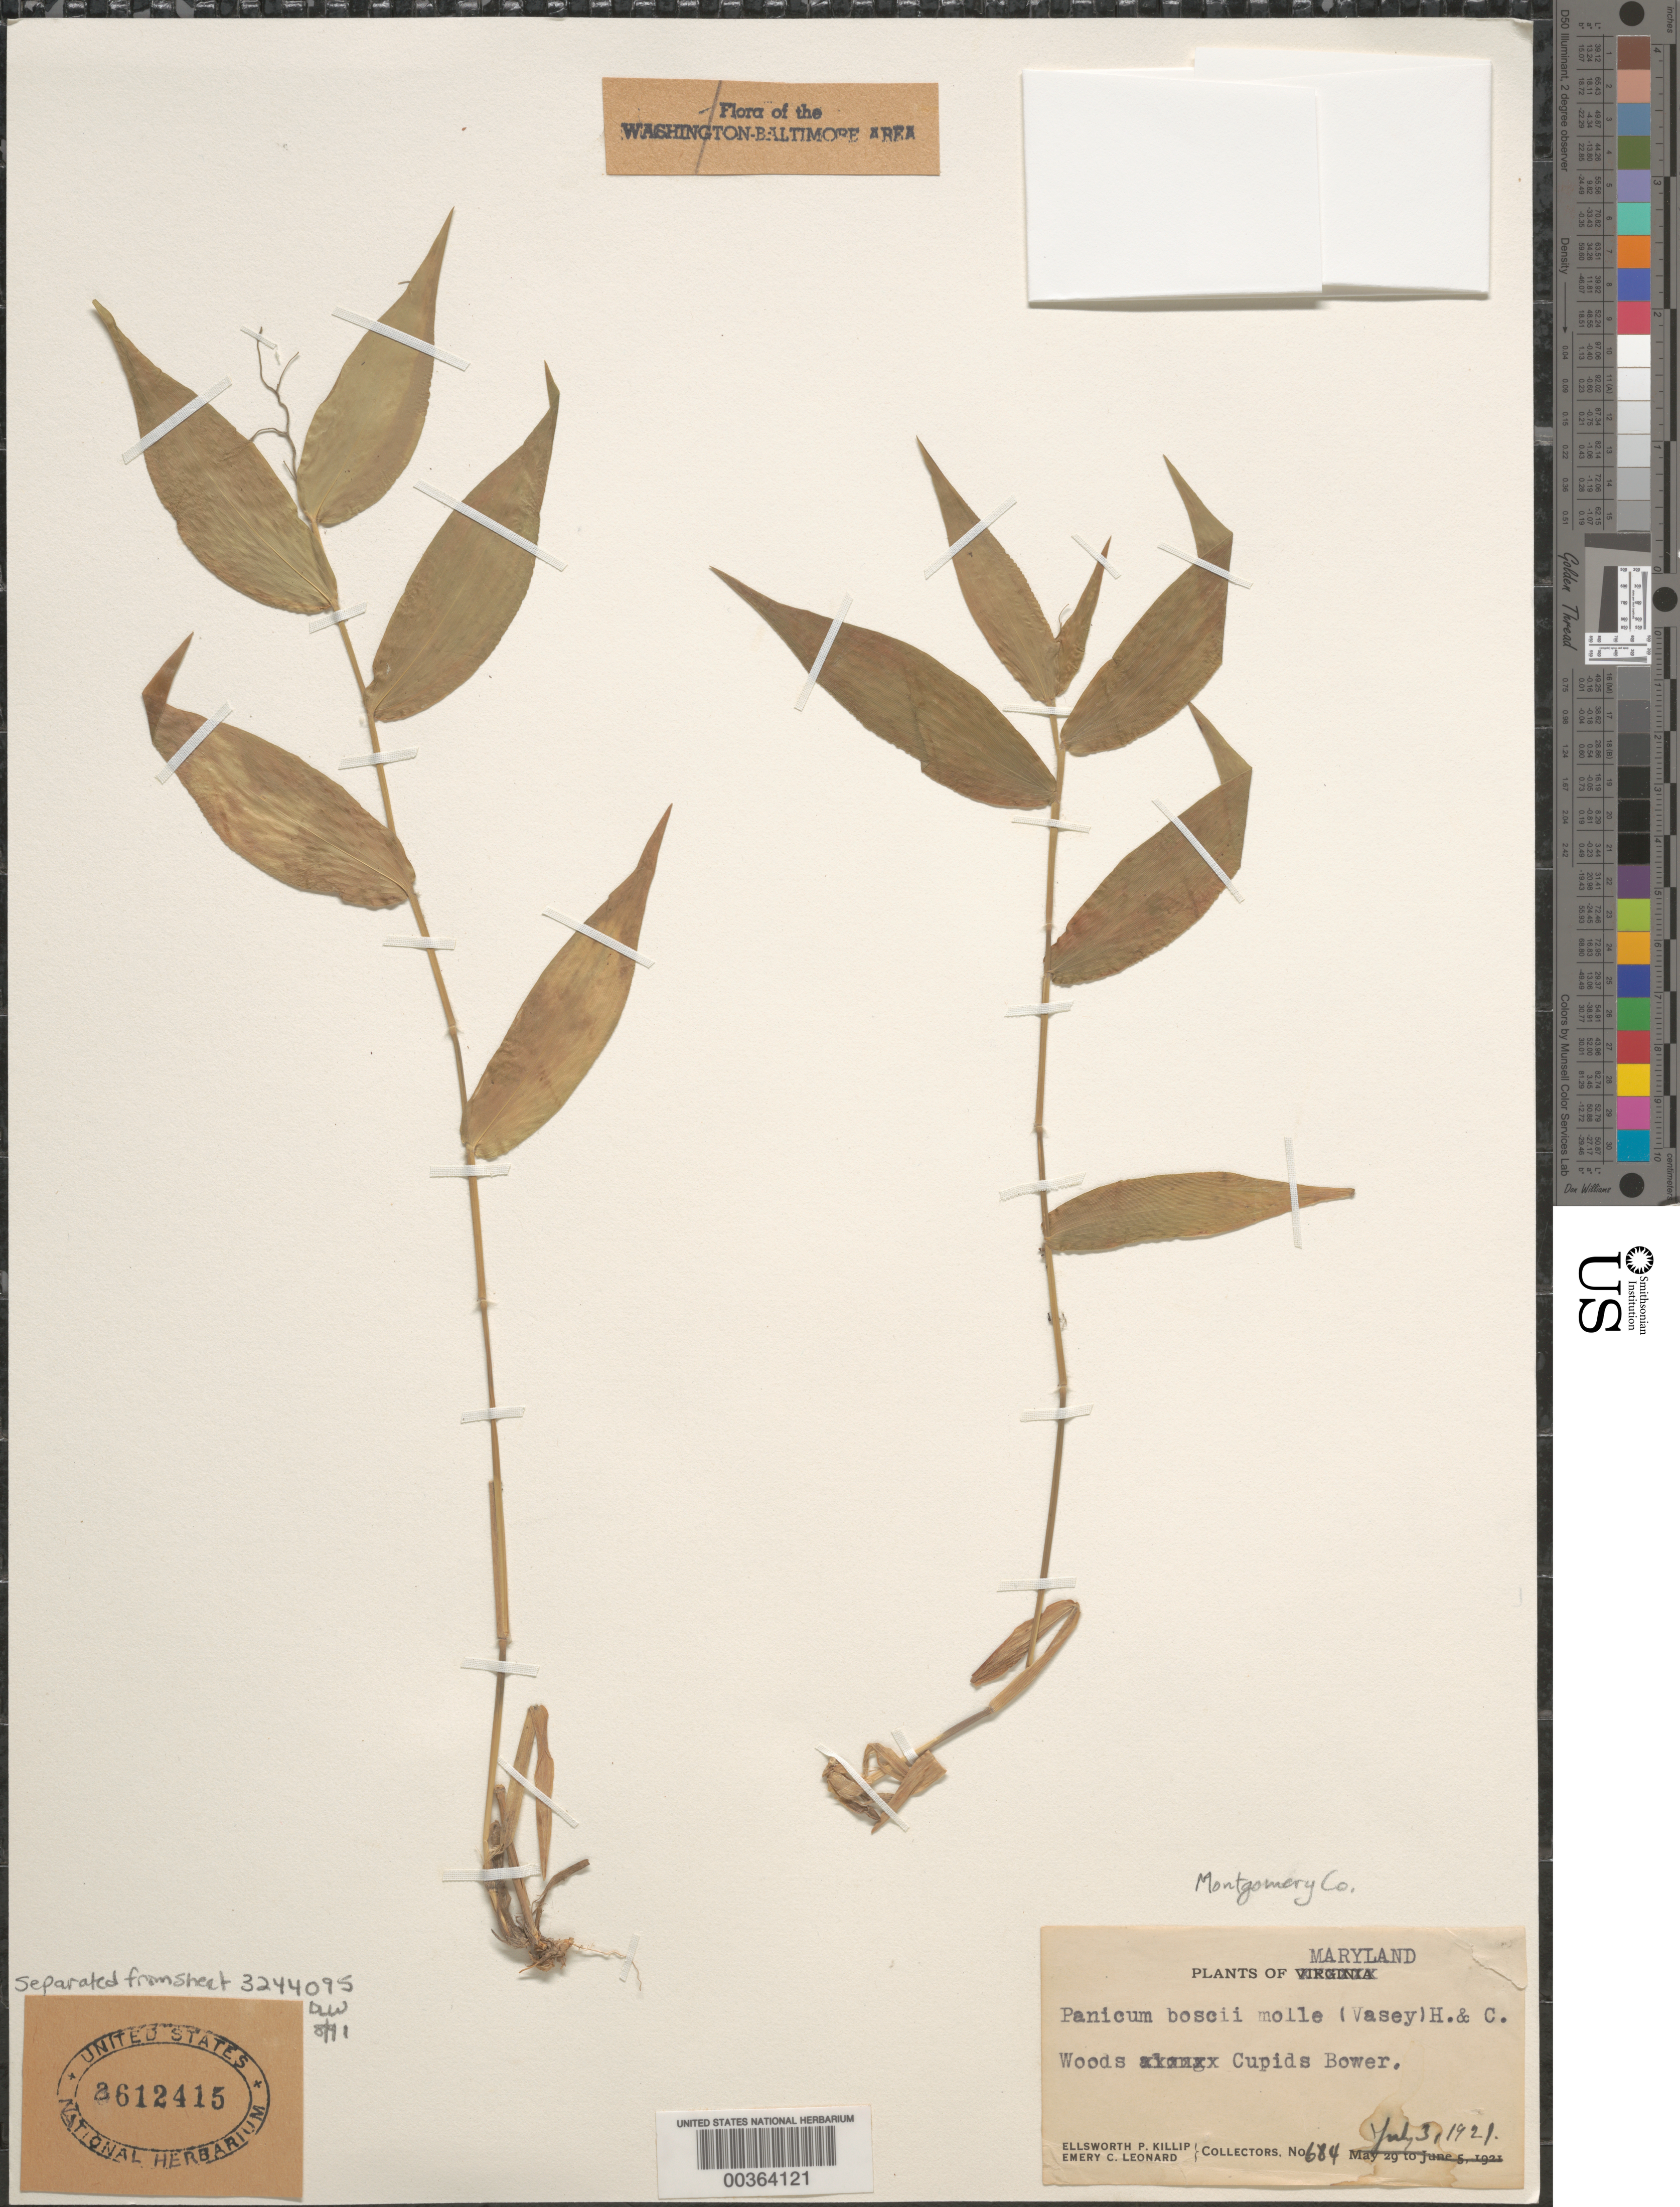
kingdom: Plantae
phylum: Tracheophyta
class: Liliopsida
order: Poales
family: Poaceae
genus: Dichanthelium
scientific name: Dichanthelium boscii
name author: (Poir.) Gould & C.A. Clark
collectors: E. P. Killip & E. C. Leonard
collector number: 684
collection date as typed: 03 Jul 1921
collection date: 1921-07-03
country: United States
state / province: Maryland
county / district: Montgomery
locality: Cupids Bower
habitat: Woods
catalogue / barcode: US 2612415